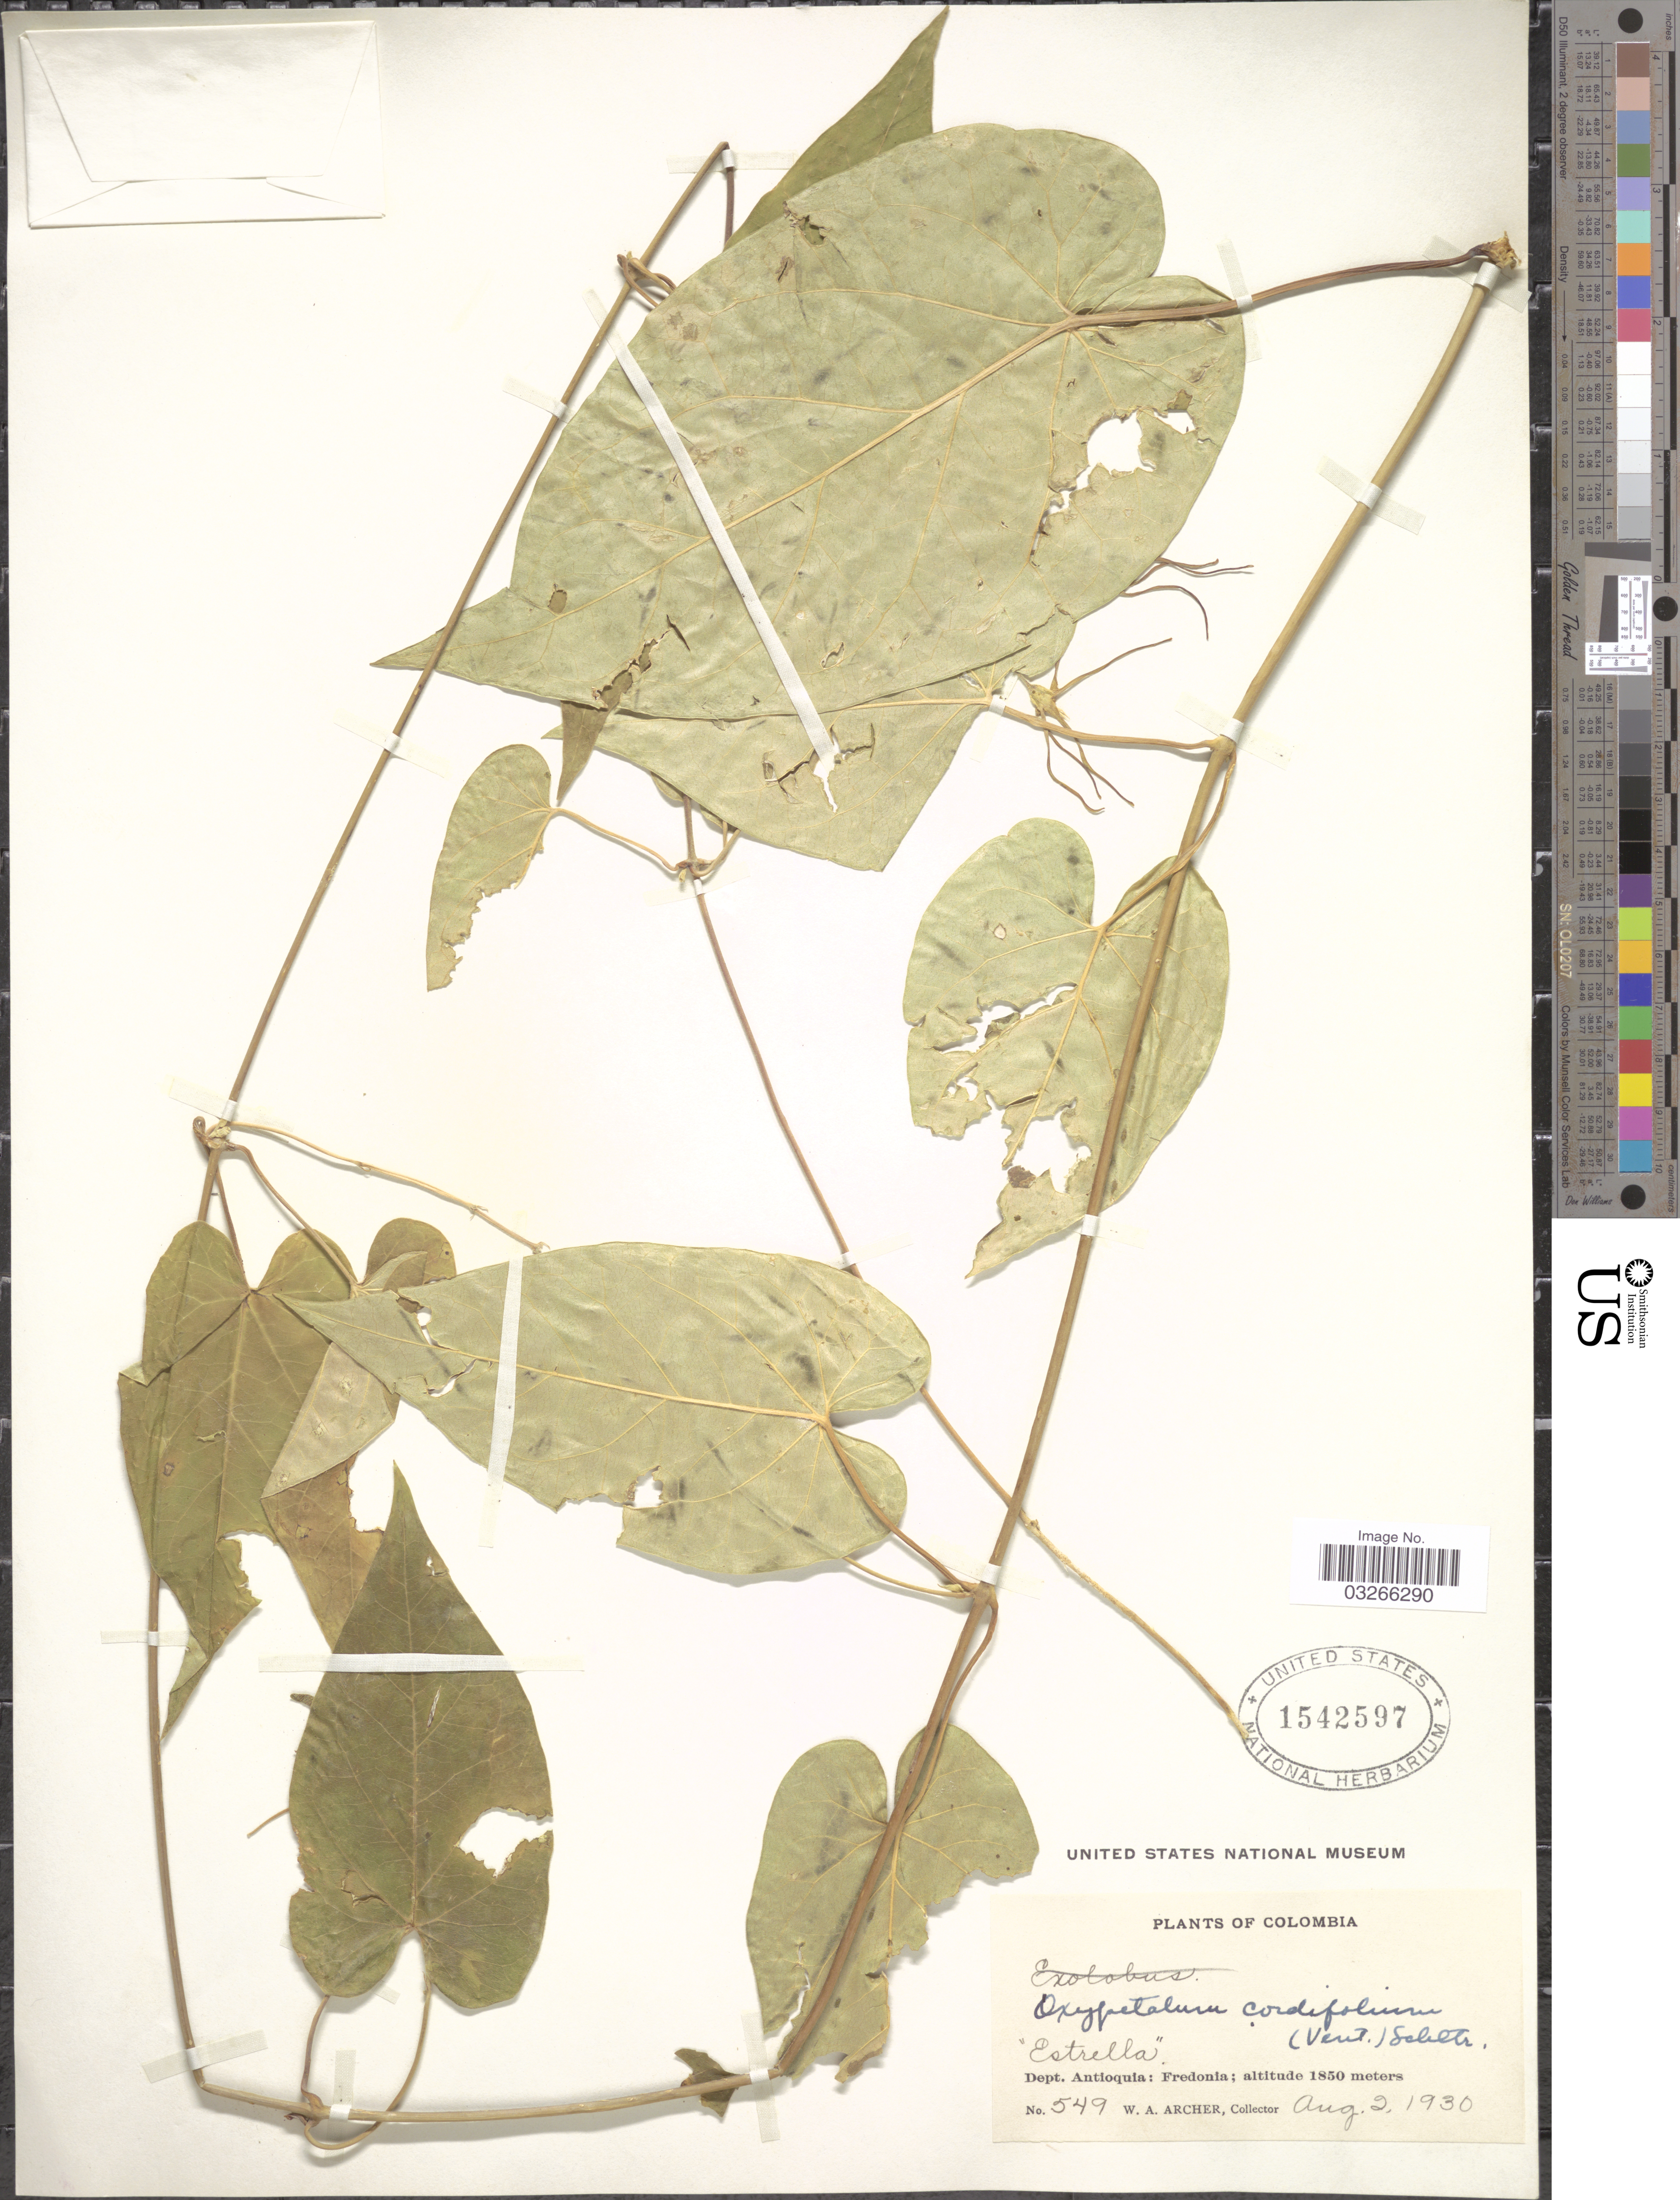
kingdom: Plantae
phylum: Tracheophyta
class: Magnoliopsida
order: Gentianales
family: Apocynaceae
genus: Oxypetalum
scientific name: Oxypetalum cordifolium subsp. cordifolium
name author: (Vent.) Schltr.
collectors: W. Archer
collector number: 549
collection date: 1930-08-02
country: Colombia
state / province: Antioquia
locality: Dept. Antioquia: Fredonia.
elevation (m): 1850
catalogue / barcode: US 1542597